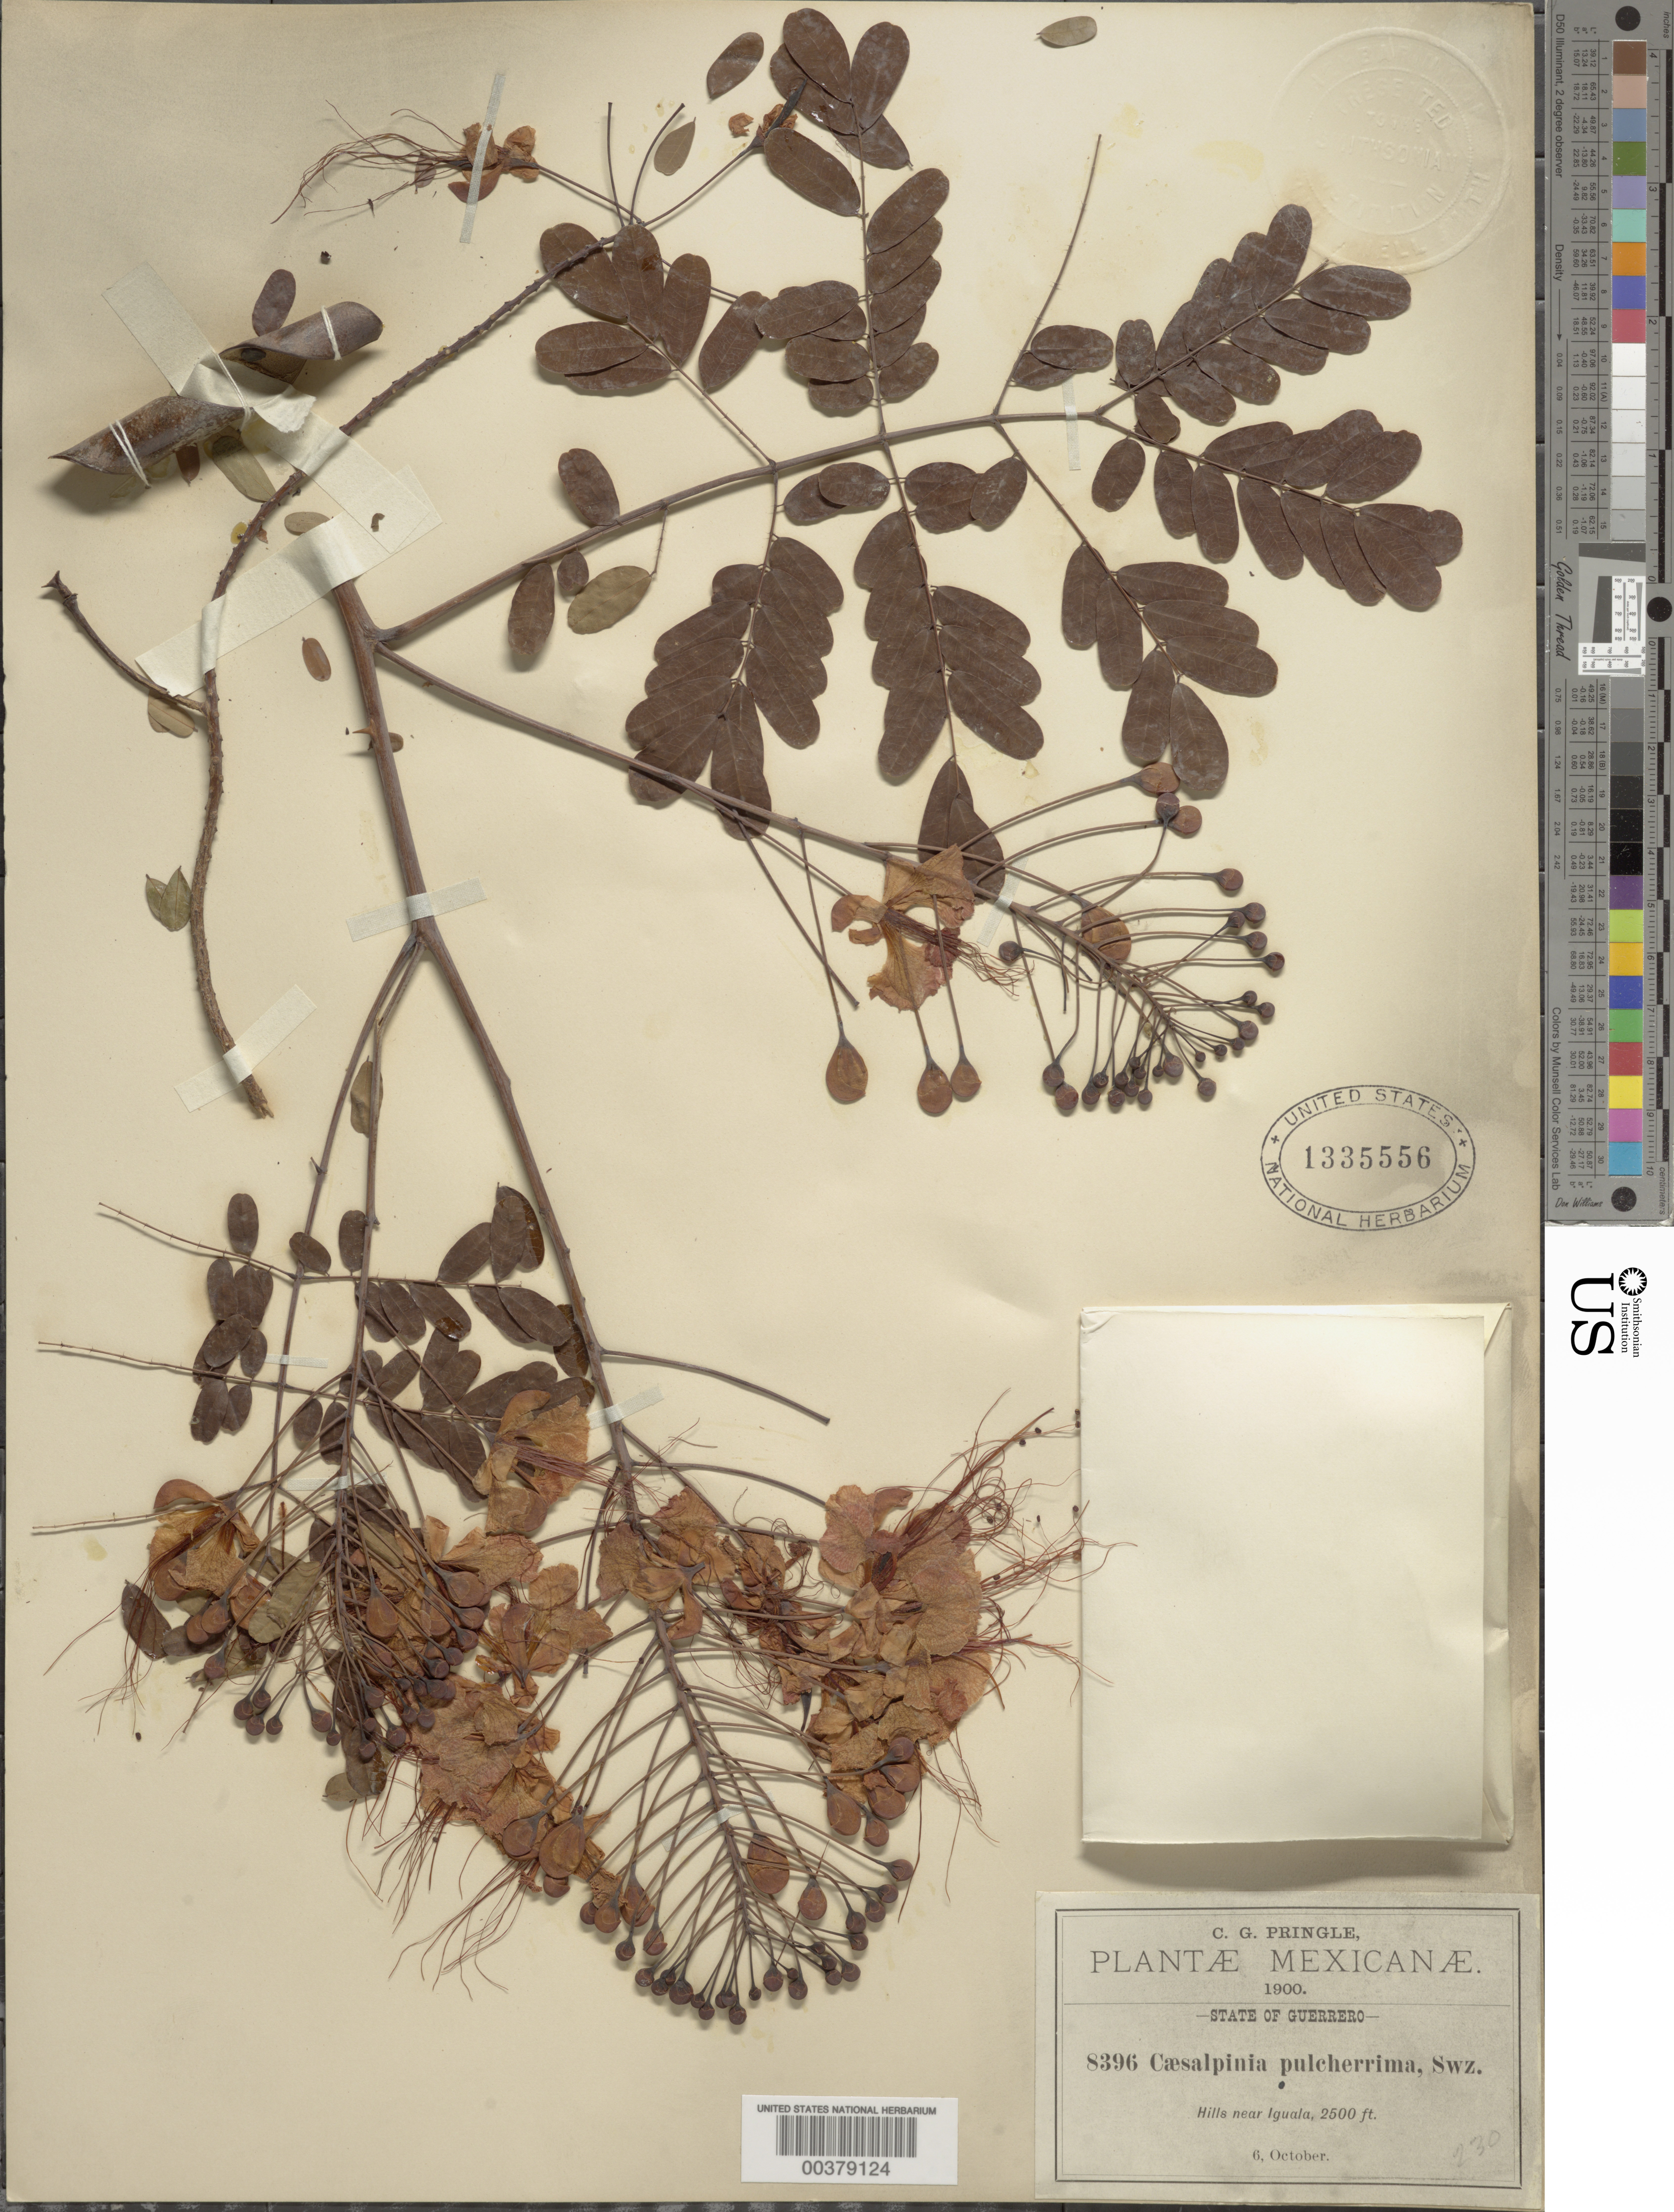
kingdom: Plantae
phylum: Tracheophyta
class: Magnoliopsida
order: Fabales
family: Fabaceae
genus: Caesalpinia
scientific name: Caesalpinia pulcherrima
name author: (L.) Sw.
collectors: C. G. Pringle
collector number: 8396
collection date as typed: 06 Oct 1900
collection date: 1900-10-06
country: Mexico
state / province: Guerrero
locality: Near Iguala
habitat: Hills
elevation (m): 762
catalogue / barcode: US 1335556